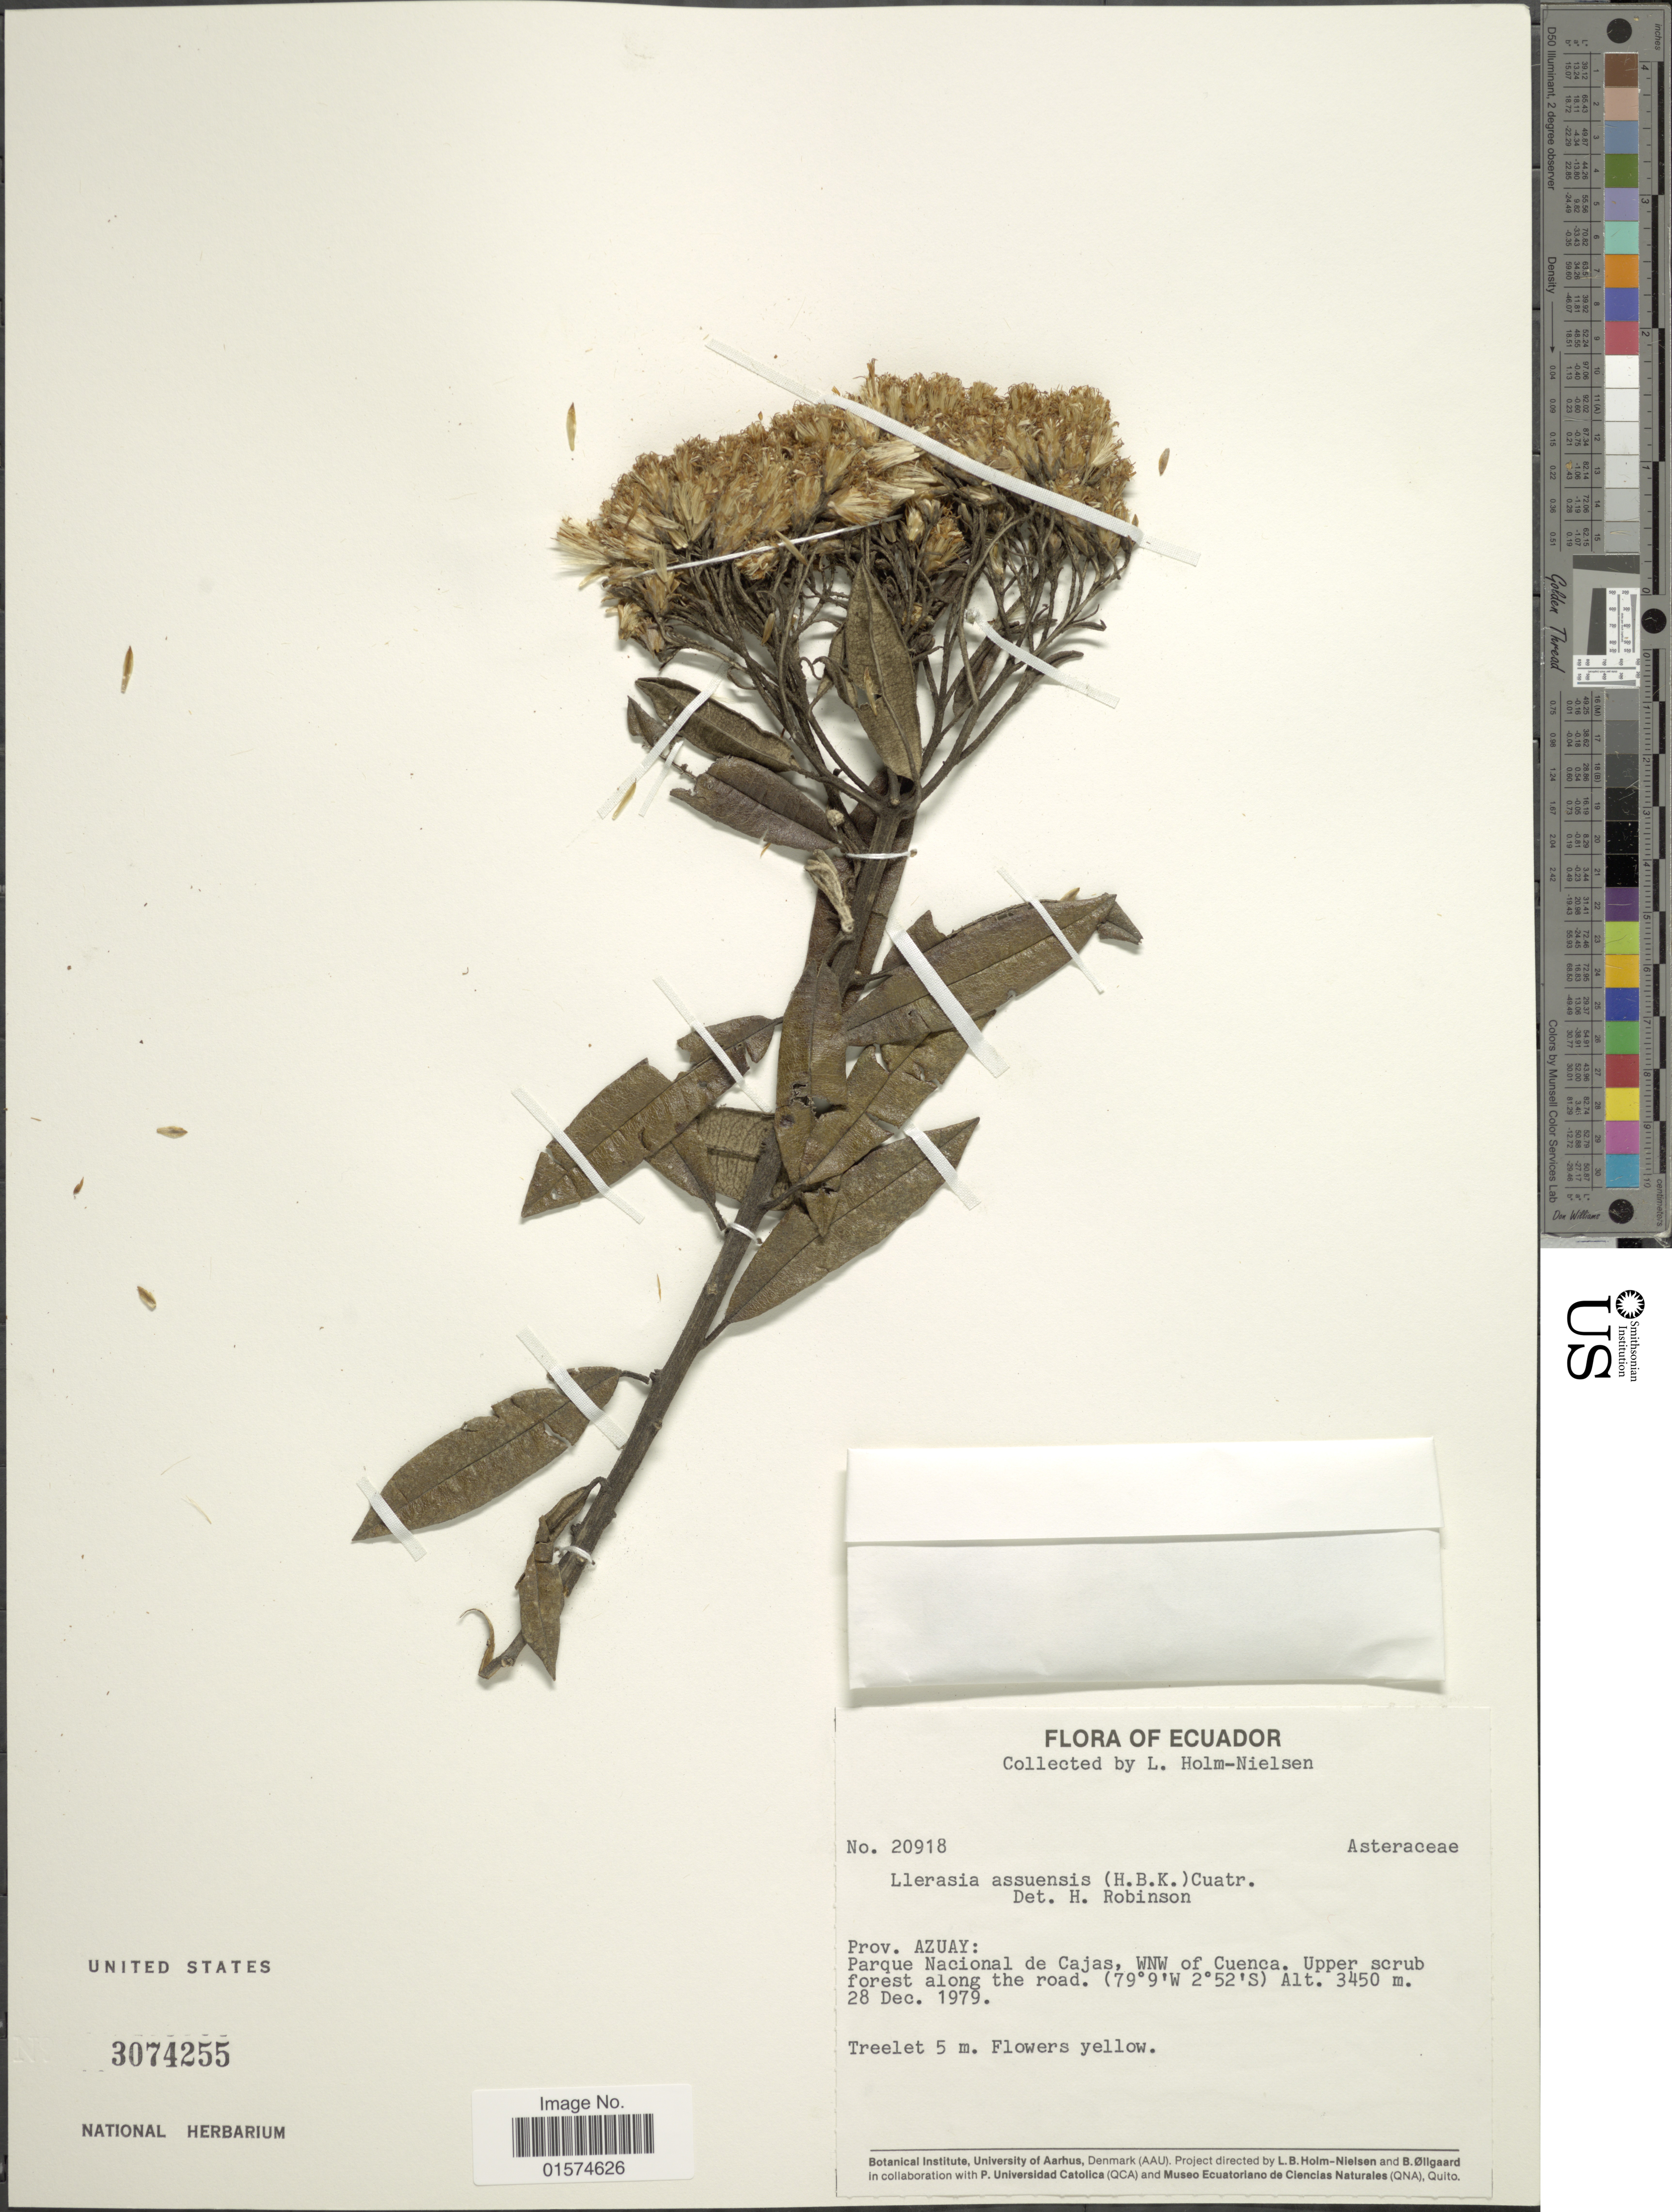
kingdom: Plantae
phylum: Tracheophyta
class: Magnoliopsida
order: Asterales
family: Asteraceae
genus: Llerasia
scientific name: Llerasia assuensis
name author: (Kunth) Cuatrec.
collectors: L. B. Holm-Nielsen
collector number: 20918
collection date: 1979-12-28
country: Ecuador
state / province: Azuay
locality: Parque Nacional de Cajas, WNW of Cuenca. Upper scrub forest along the road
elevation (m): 3450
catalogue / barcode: US 3074255